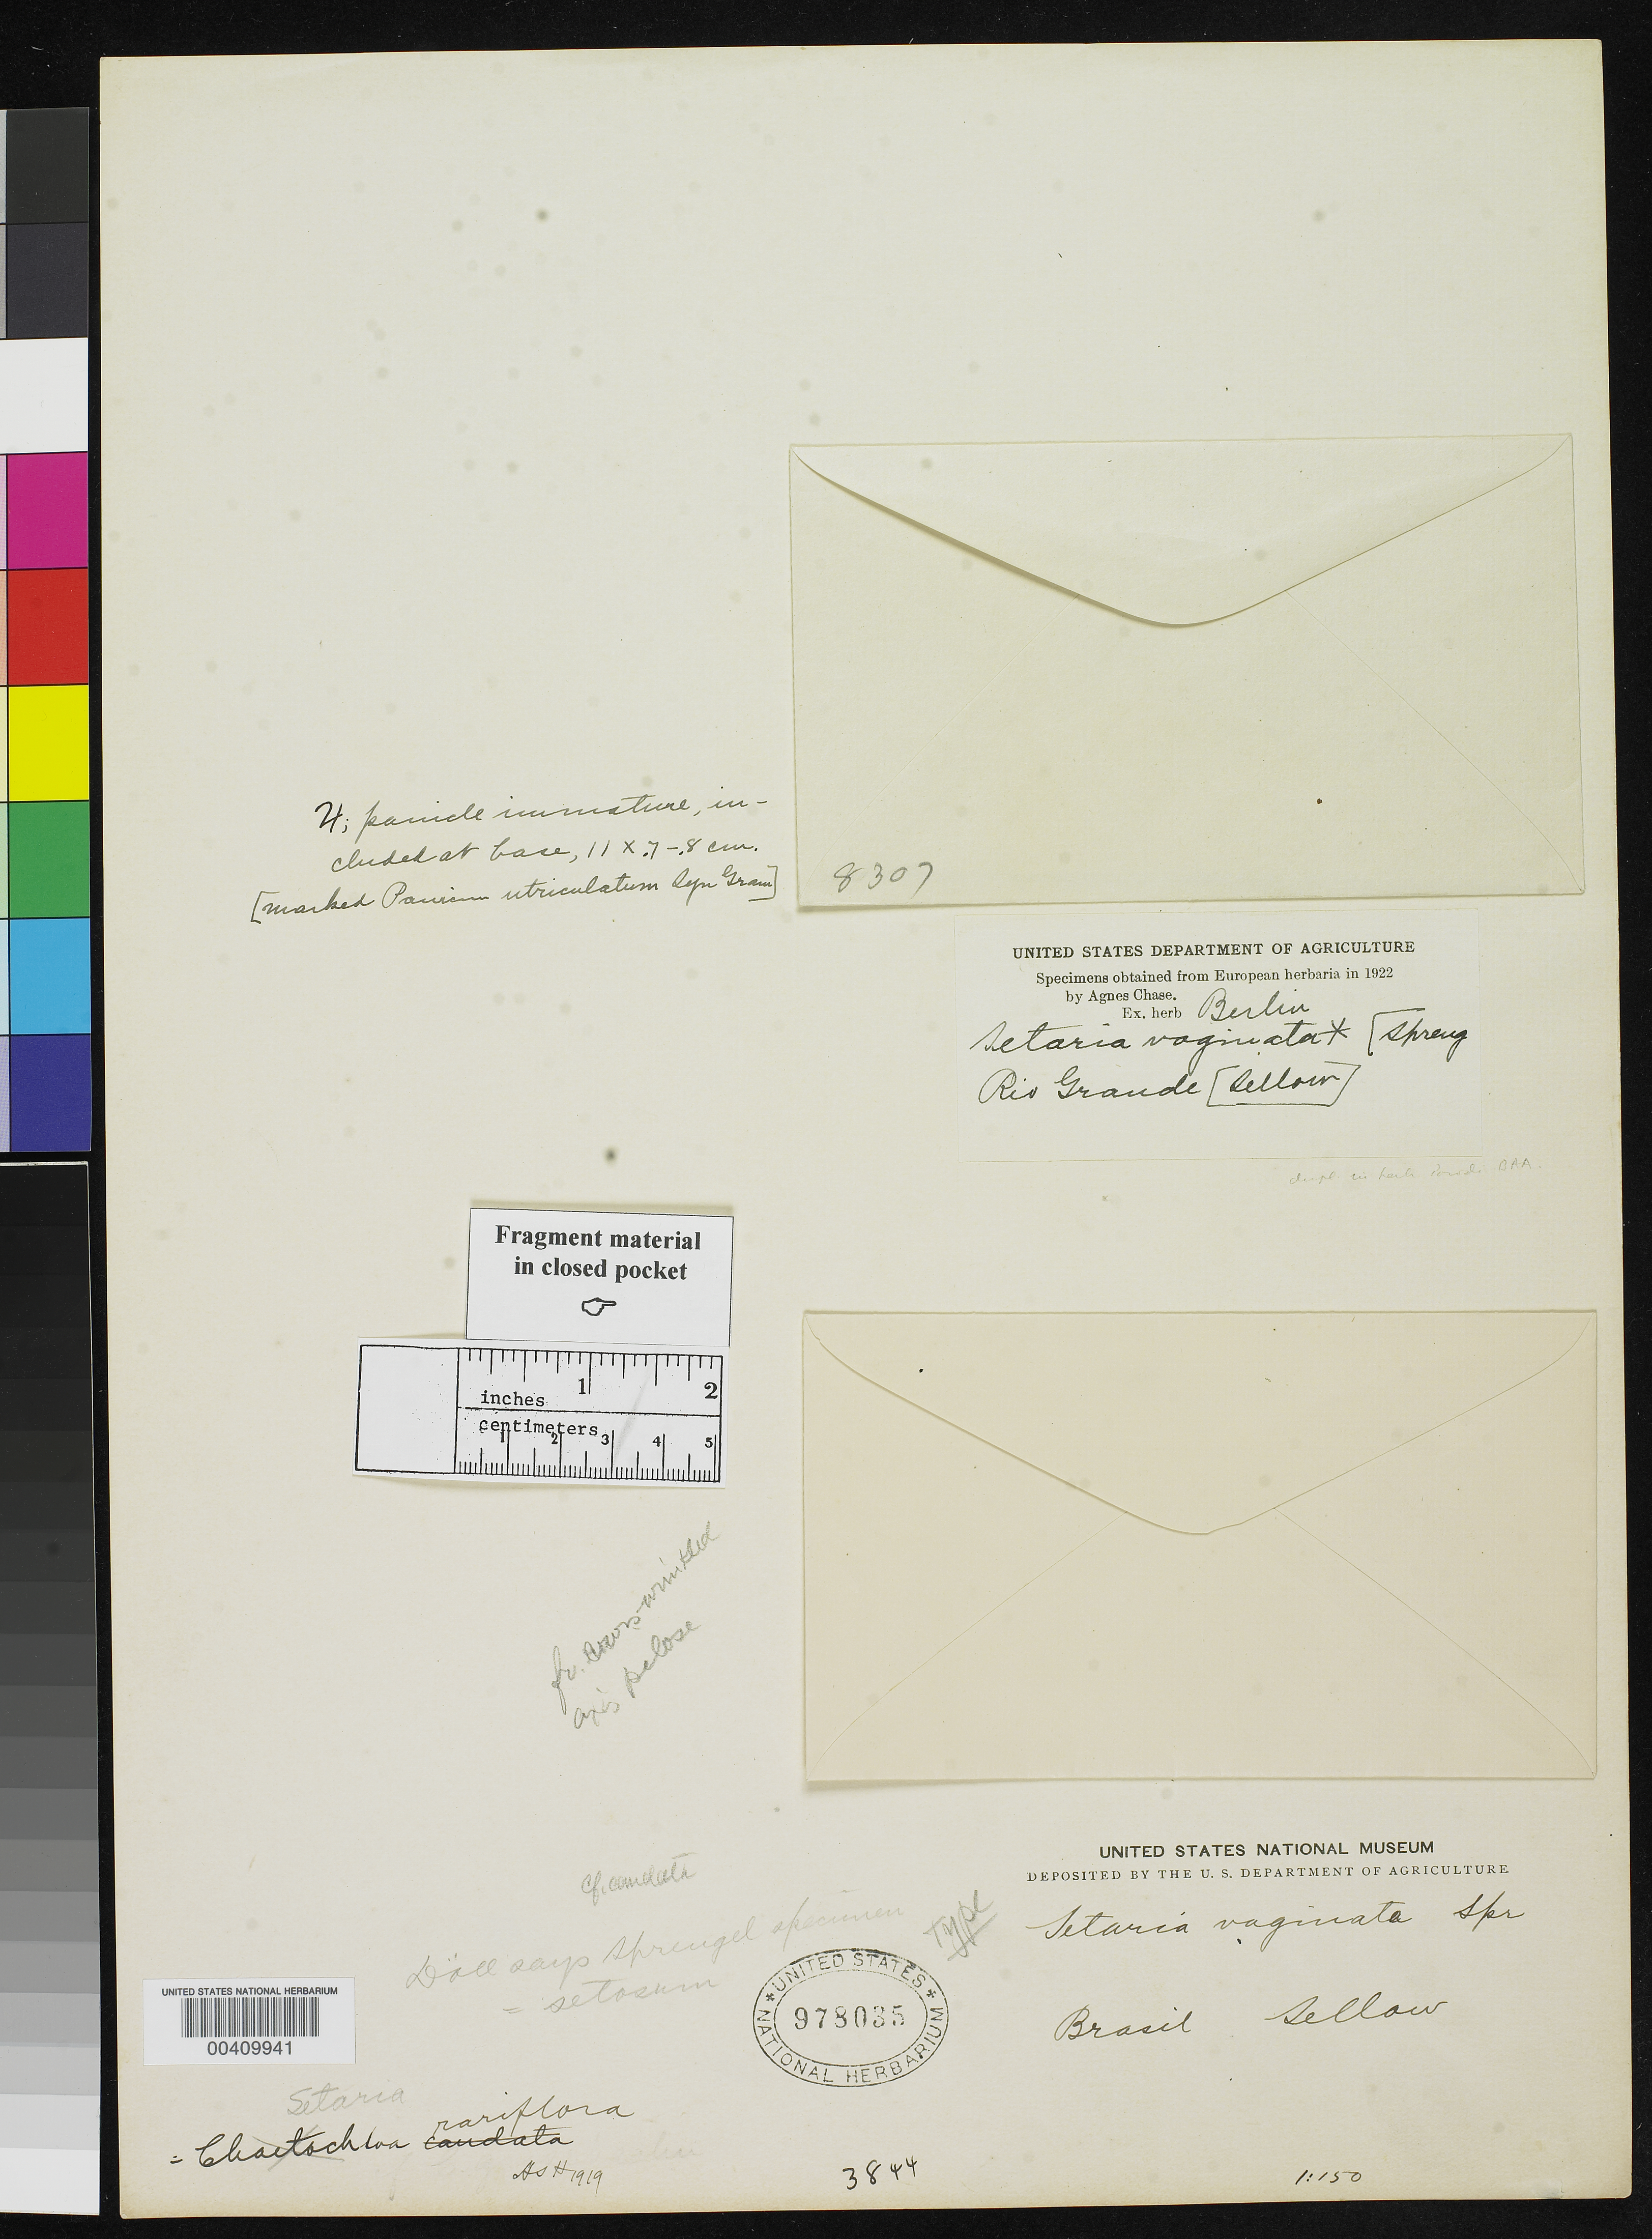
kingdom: Plantae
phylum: Tracheophyta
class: Liliopsida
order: Poales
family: Poaceae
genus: Setaria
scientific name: Setaria vaginata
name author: Spreng.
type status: Type Fragment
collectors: F. Sellow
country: Brazil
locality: Rio Grande.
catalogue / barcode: US 978035